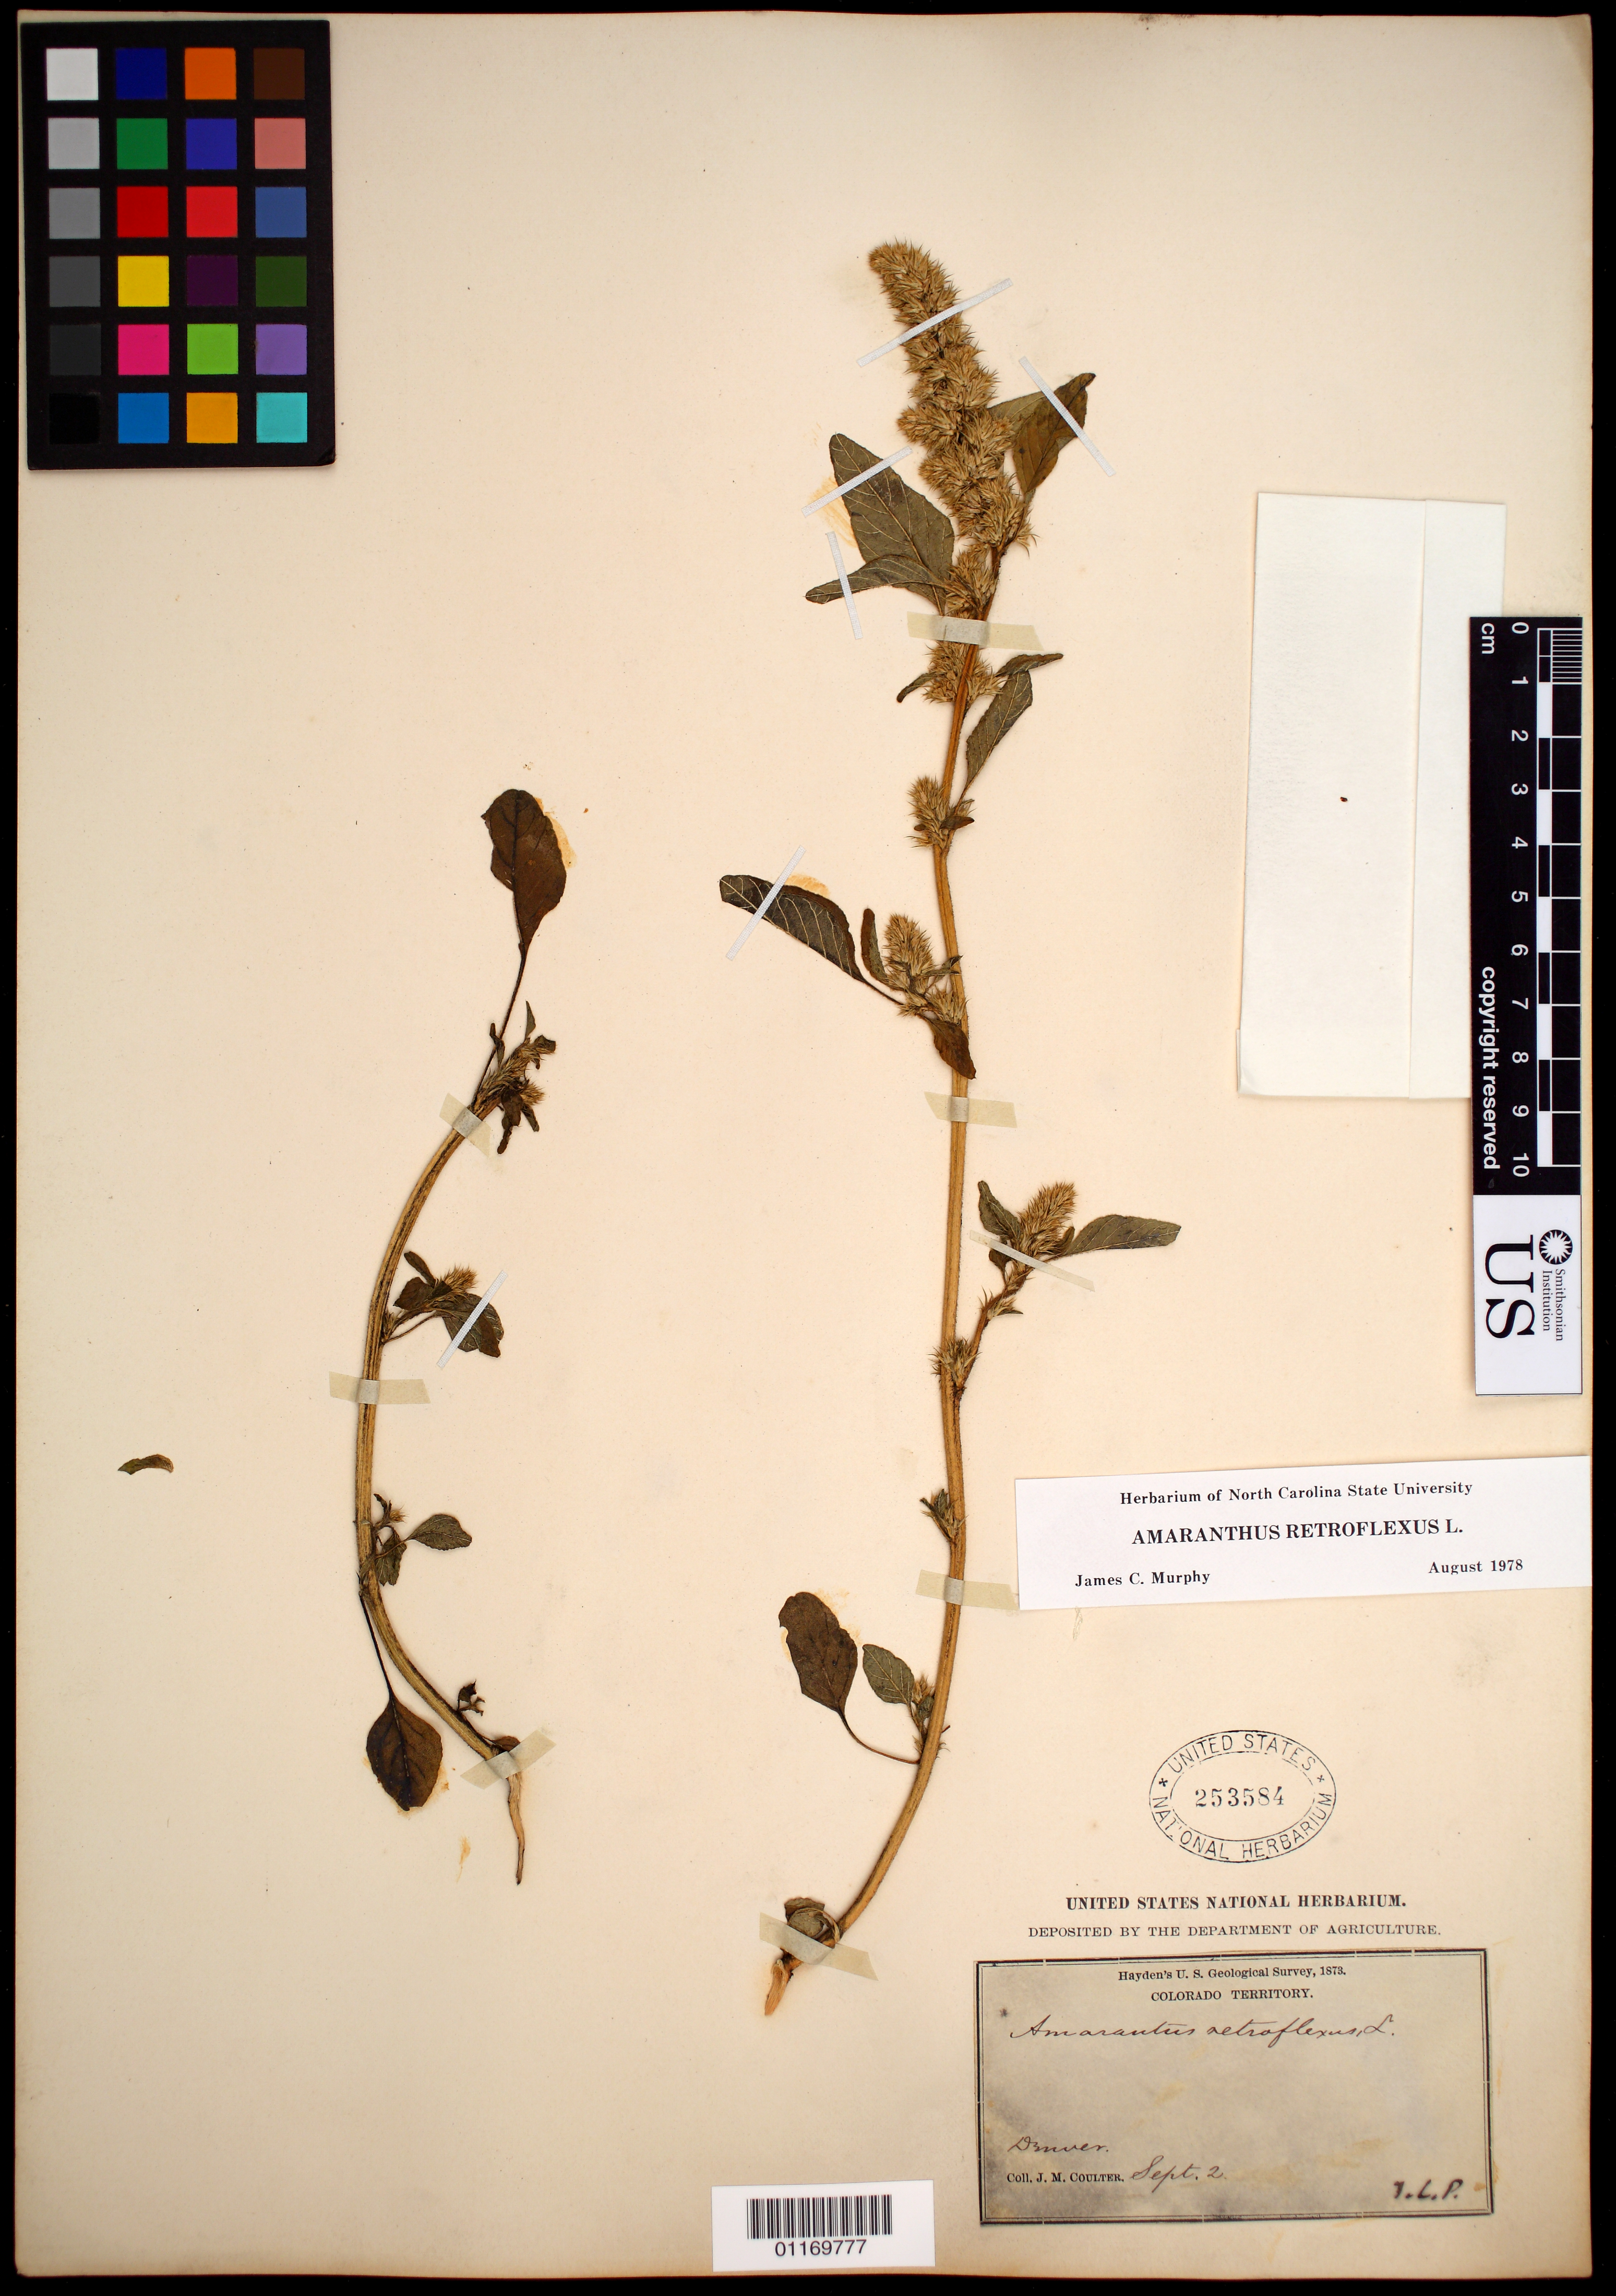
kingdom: Plantae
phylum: Tracheophyta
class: Magnoliopsida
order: Caryophyllales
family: Amaranthaceae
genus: Amaranthus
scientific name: Amaranthus retroflexus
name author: L.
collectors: J. M. Coulter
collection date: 1873-09-02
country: United States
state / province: Colorado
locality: Denver, Colorado Territory.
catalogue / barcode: US 253584